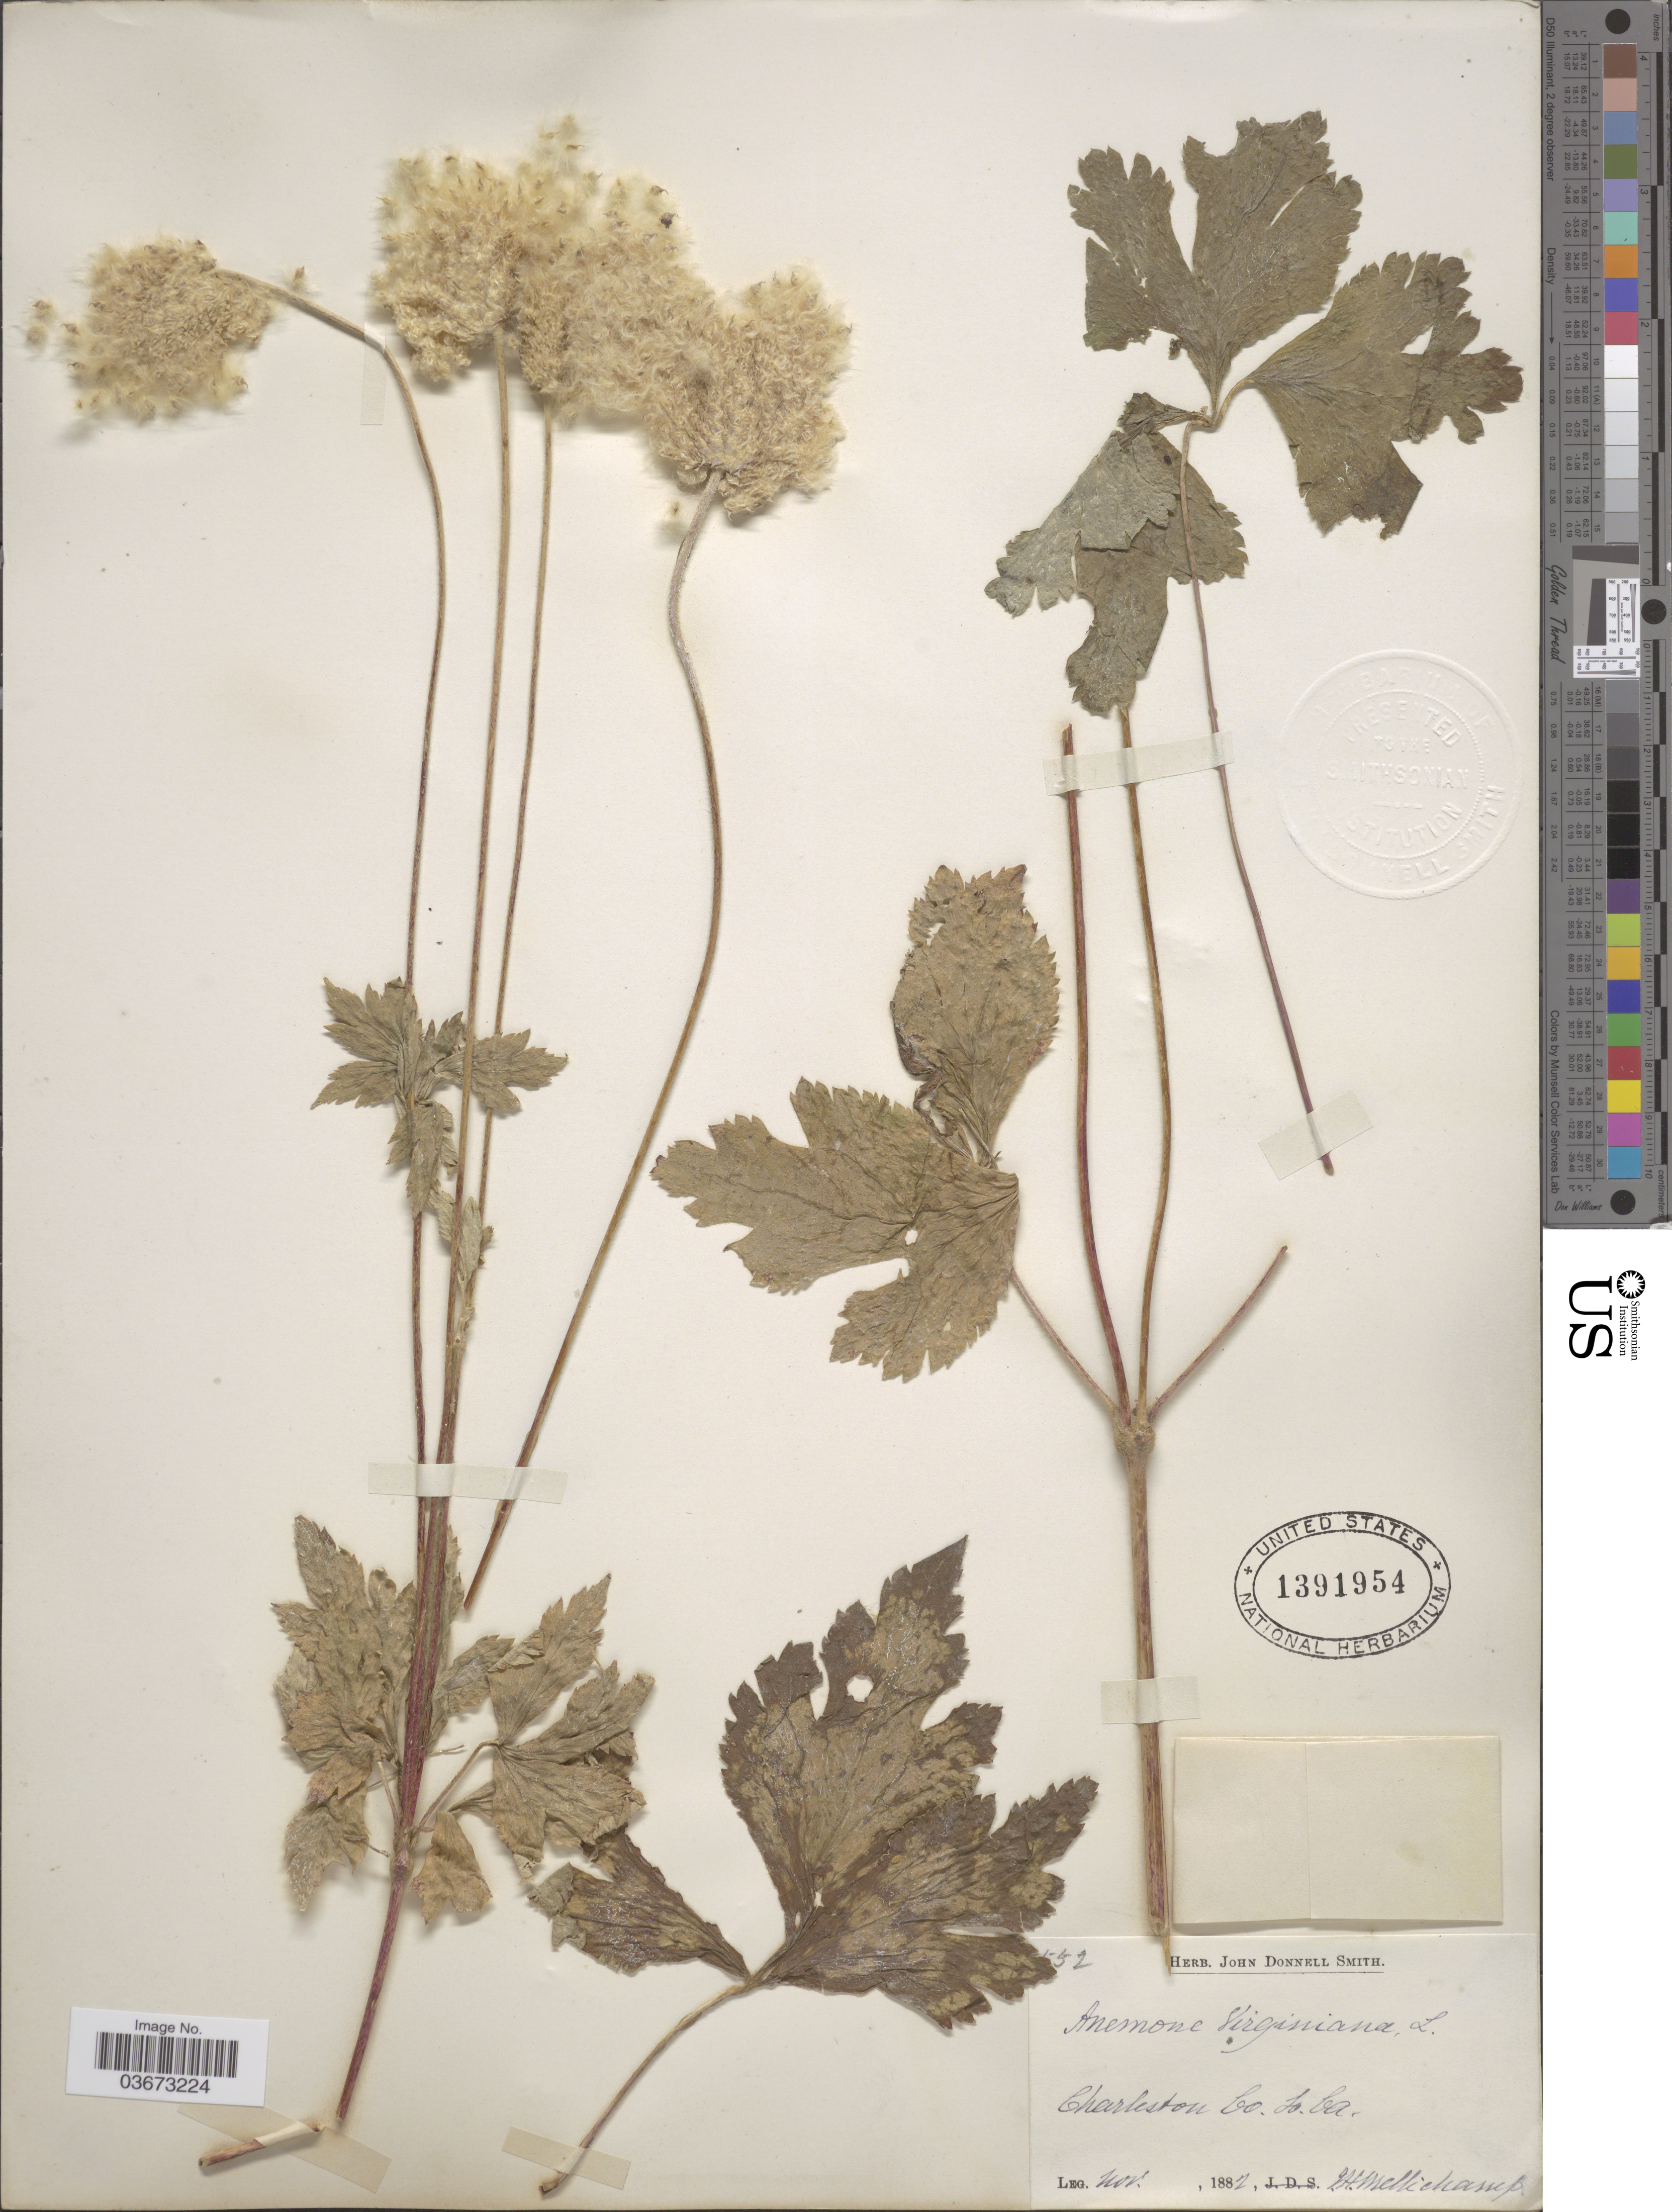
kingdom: Plantae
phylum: Tracheophyta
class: Magnoliopsida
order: Ranunculales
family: Ranunculaceae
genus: Anemone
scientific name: Anemone virginiana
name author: L.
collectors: J. H. Mellichamp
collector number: !52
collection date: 1882-11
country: United States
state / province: South Carolina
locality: Charleston Co.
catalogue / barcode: US 1391954